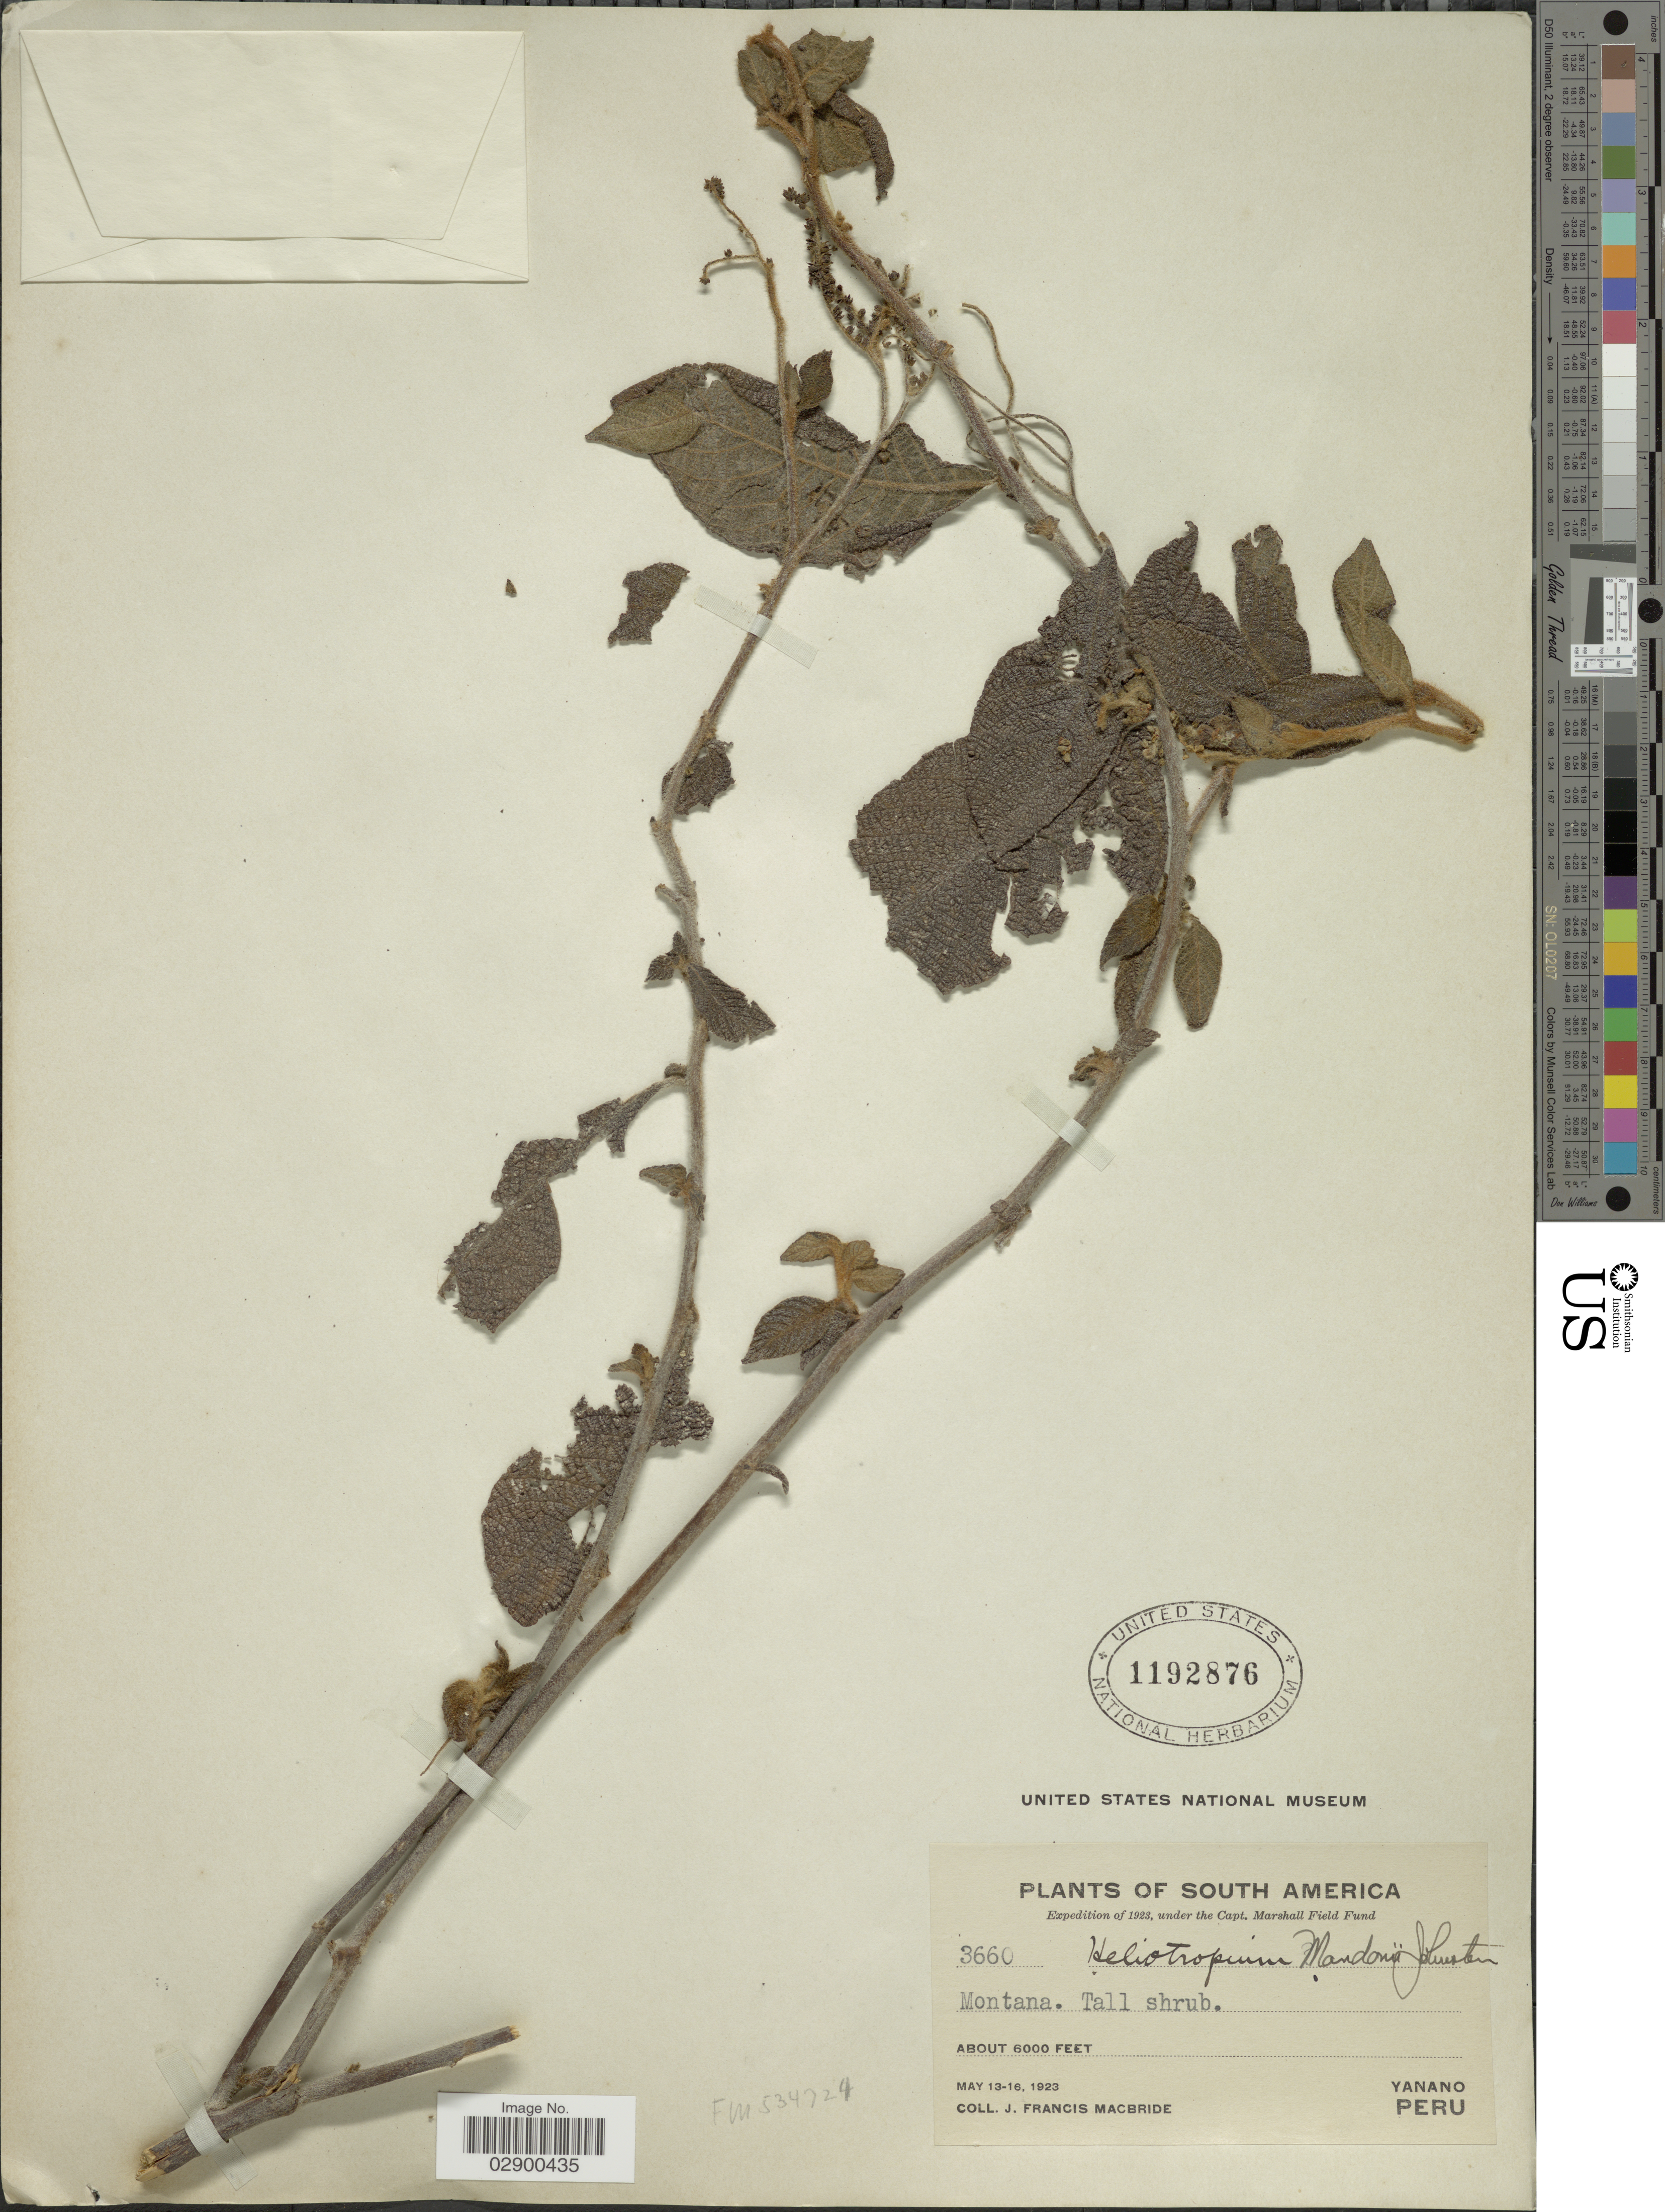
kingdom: Plantae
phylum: Tracheophyta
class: Magnoliopsida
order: Boraginales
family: Heliotropiaceae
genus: Heliotropium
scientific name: Heliotropium mandonii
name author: I.M. Johnst.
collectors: J. F. Macbride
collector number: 3660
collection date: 1923-05-13/1923-05-16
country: Peru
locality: Montana, Yanano.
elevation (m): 1829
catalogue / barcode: US 1192876